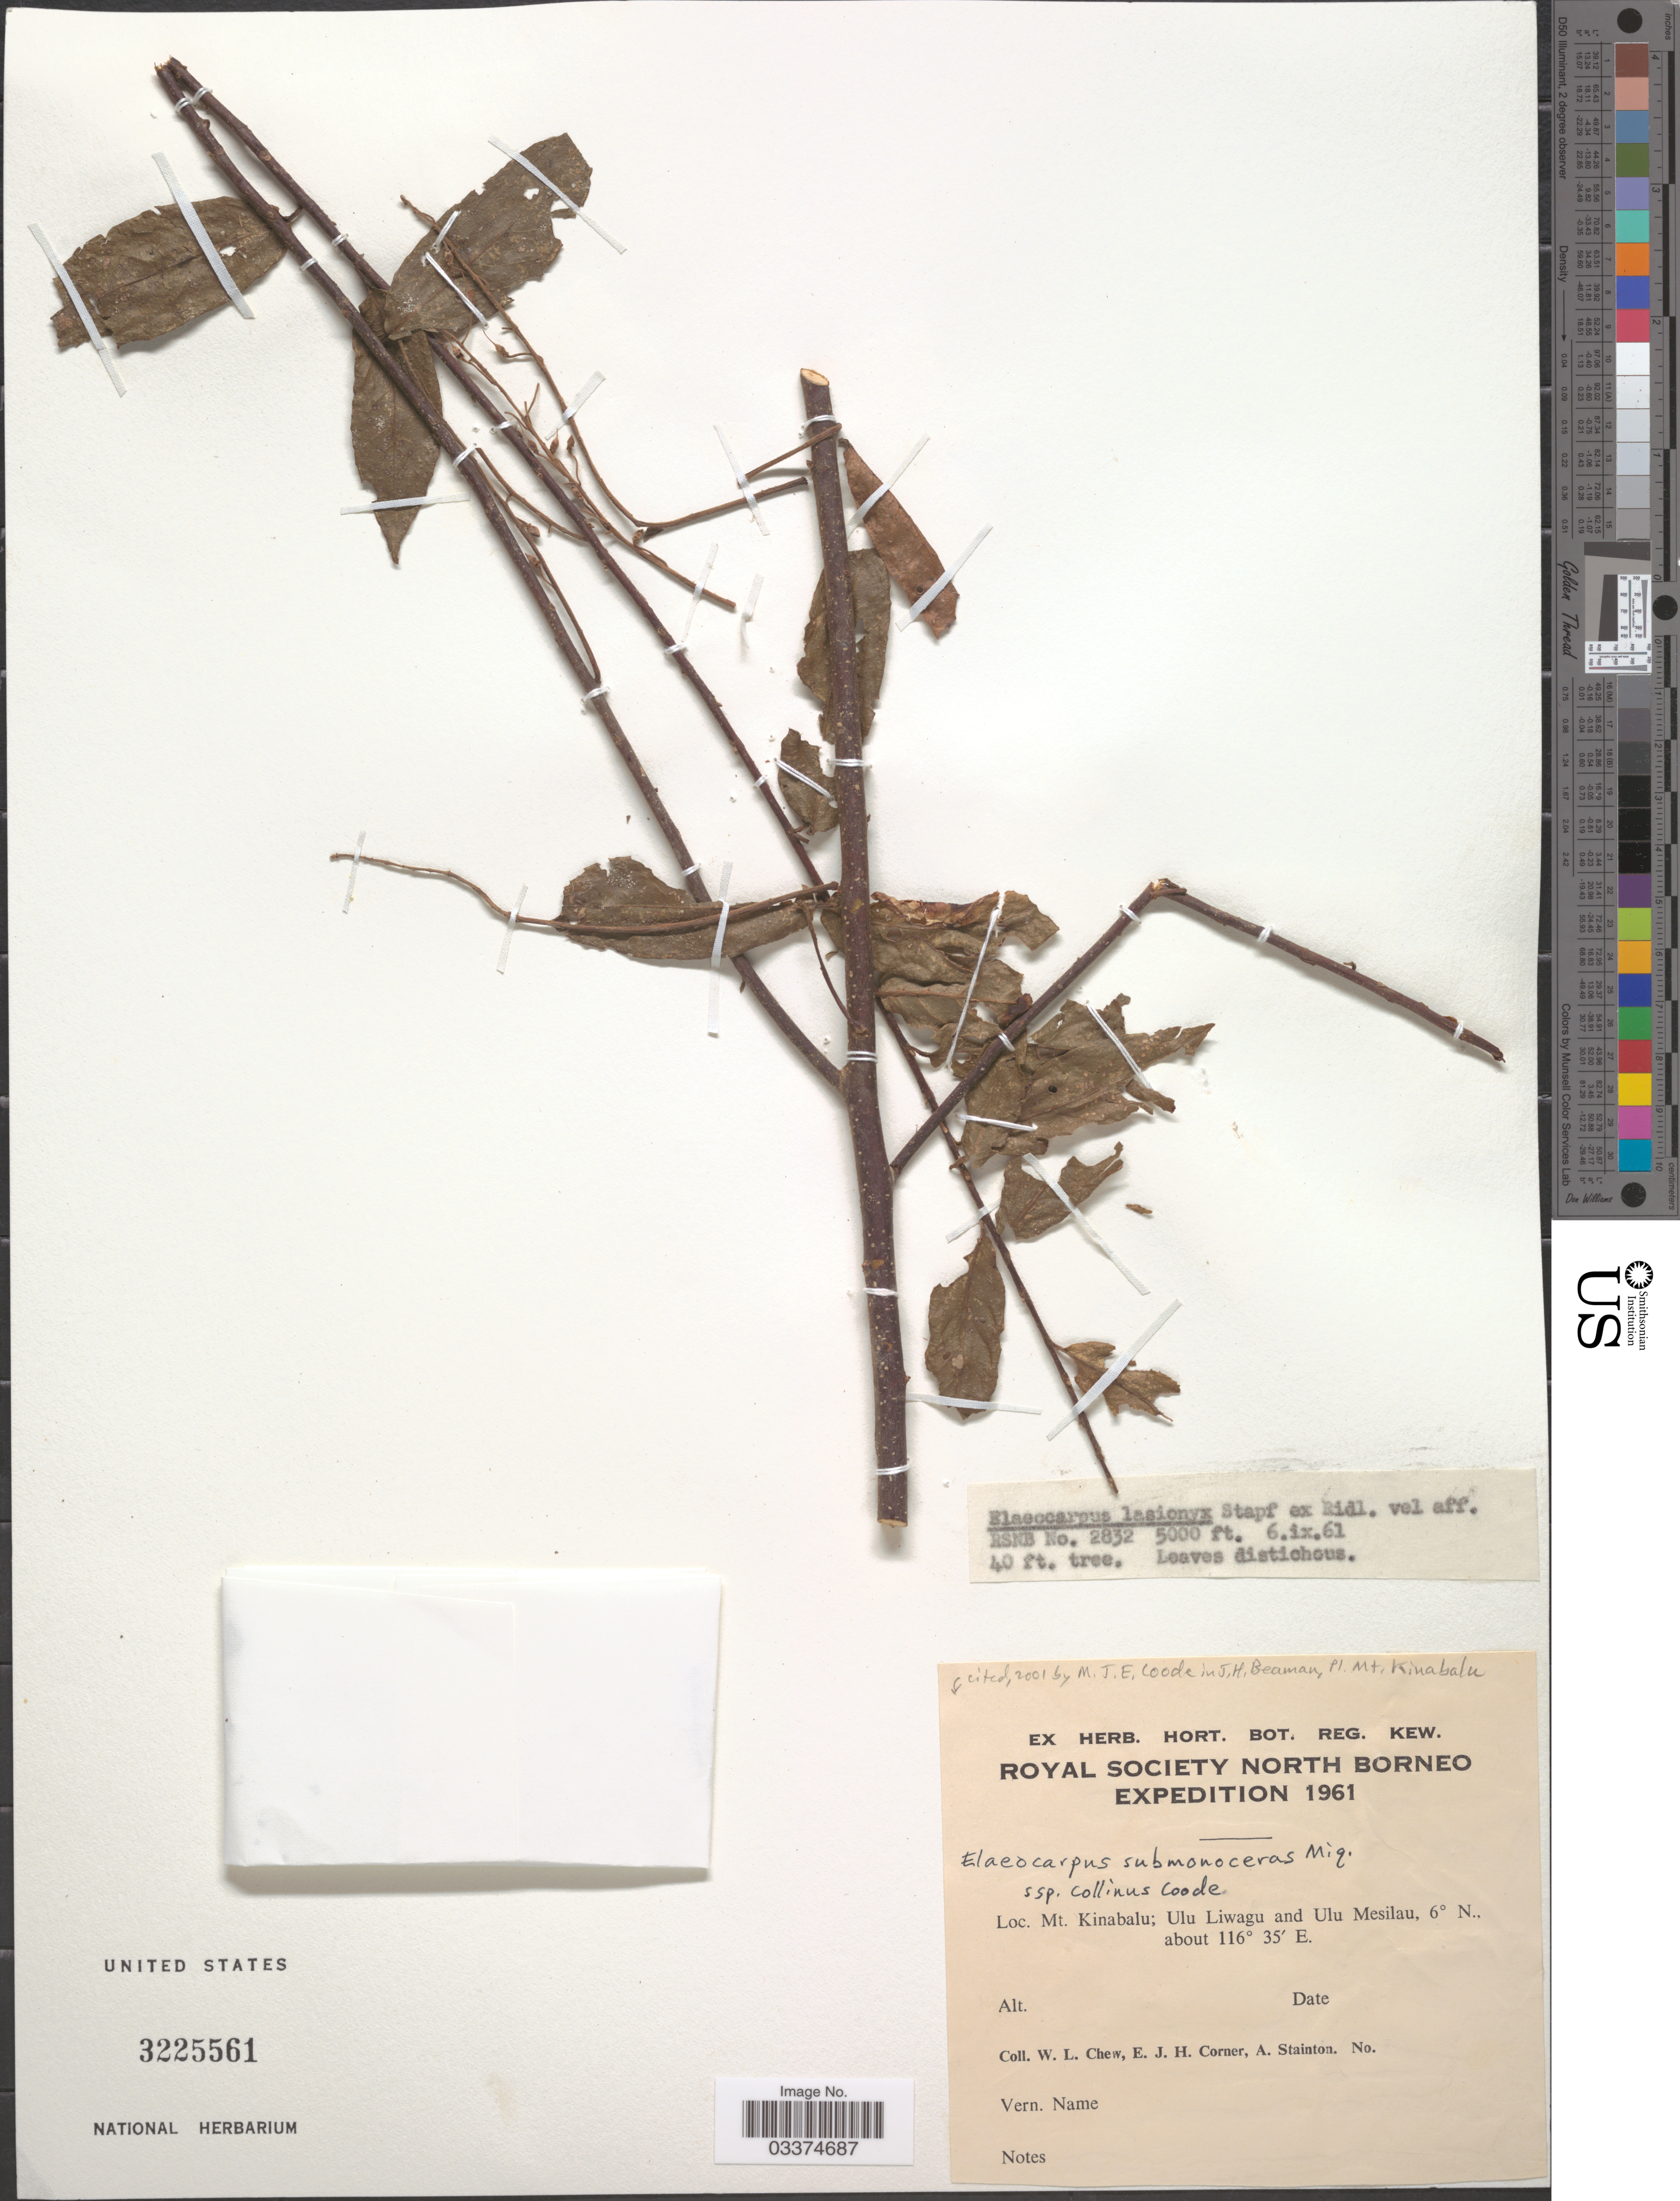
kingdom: Plantae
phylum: Tracheophyta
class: Magnoliopsida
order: Oxalidales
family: Elaeocarpaceae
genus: Elaeocarpus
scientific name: Elaeocarpus submonoceras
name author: Miq.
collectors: W. Chew, E. Corner & A. Stainton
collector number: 2832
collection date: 1961-09-06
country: Malaysia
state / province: Sabah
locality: North Borneo. Mt. Kinabalu; Ulu Liwagu and Ulu Mesilau.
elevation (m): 1524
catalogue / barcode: US 3225561